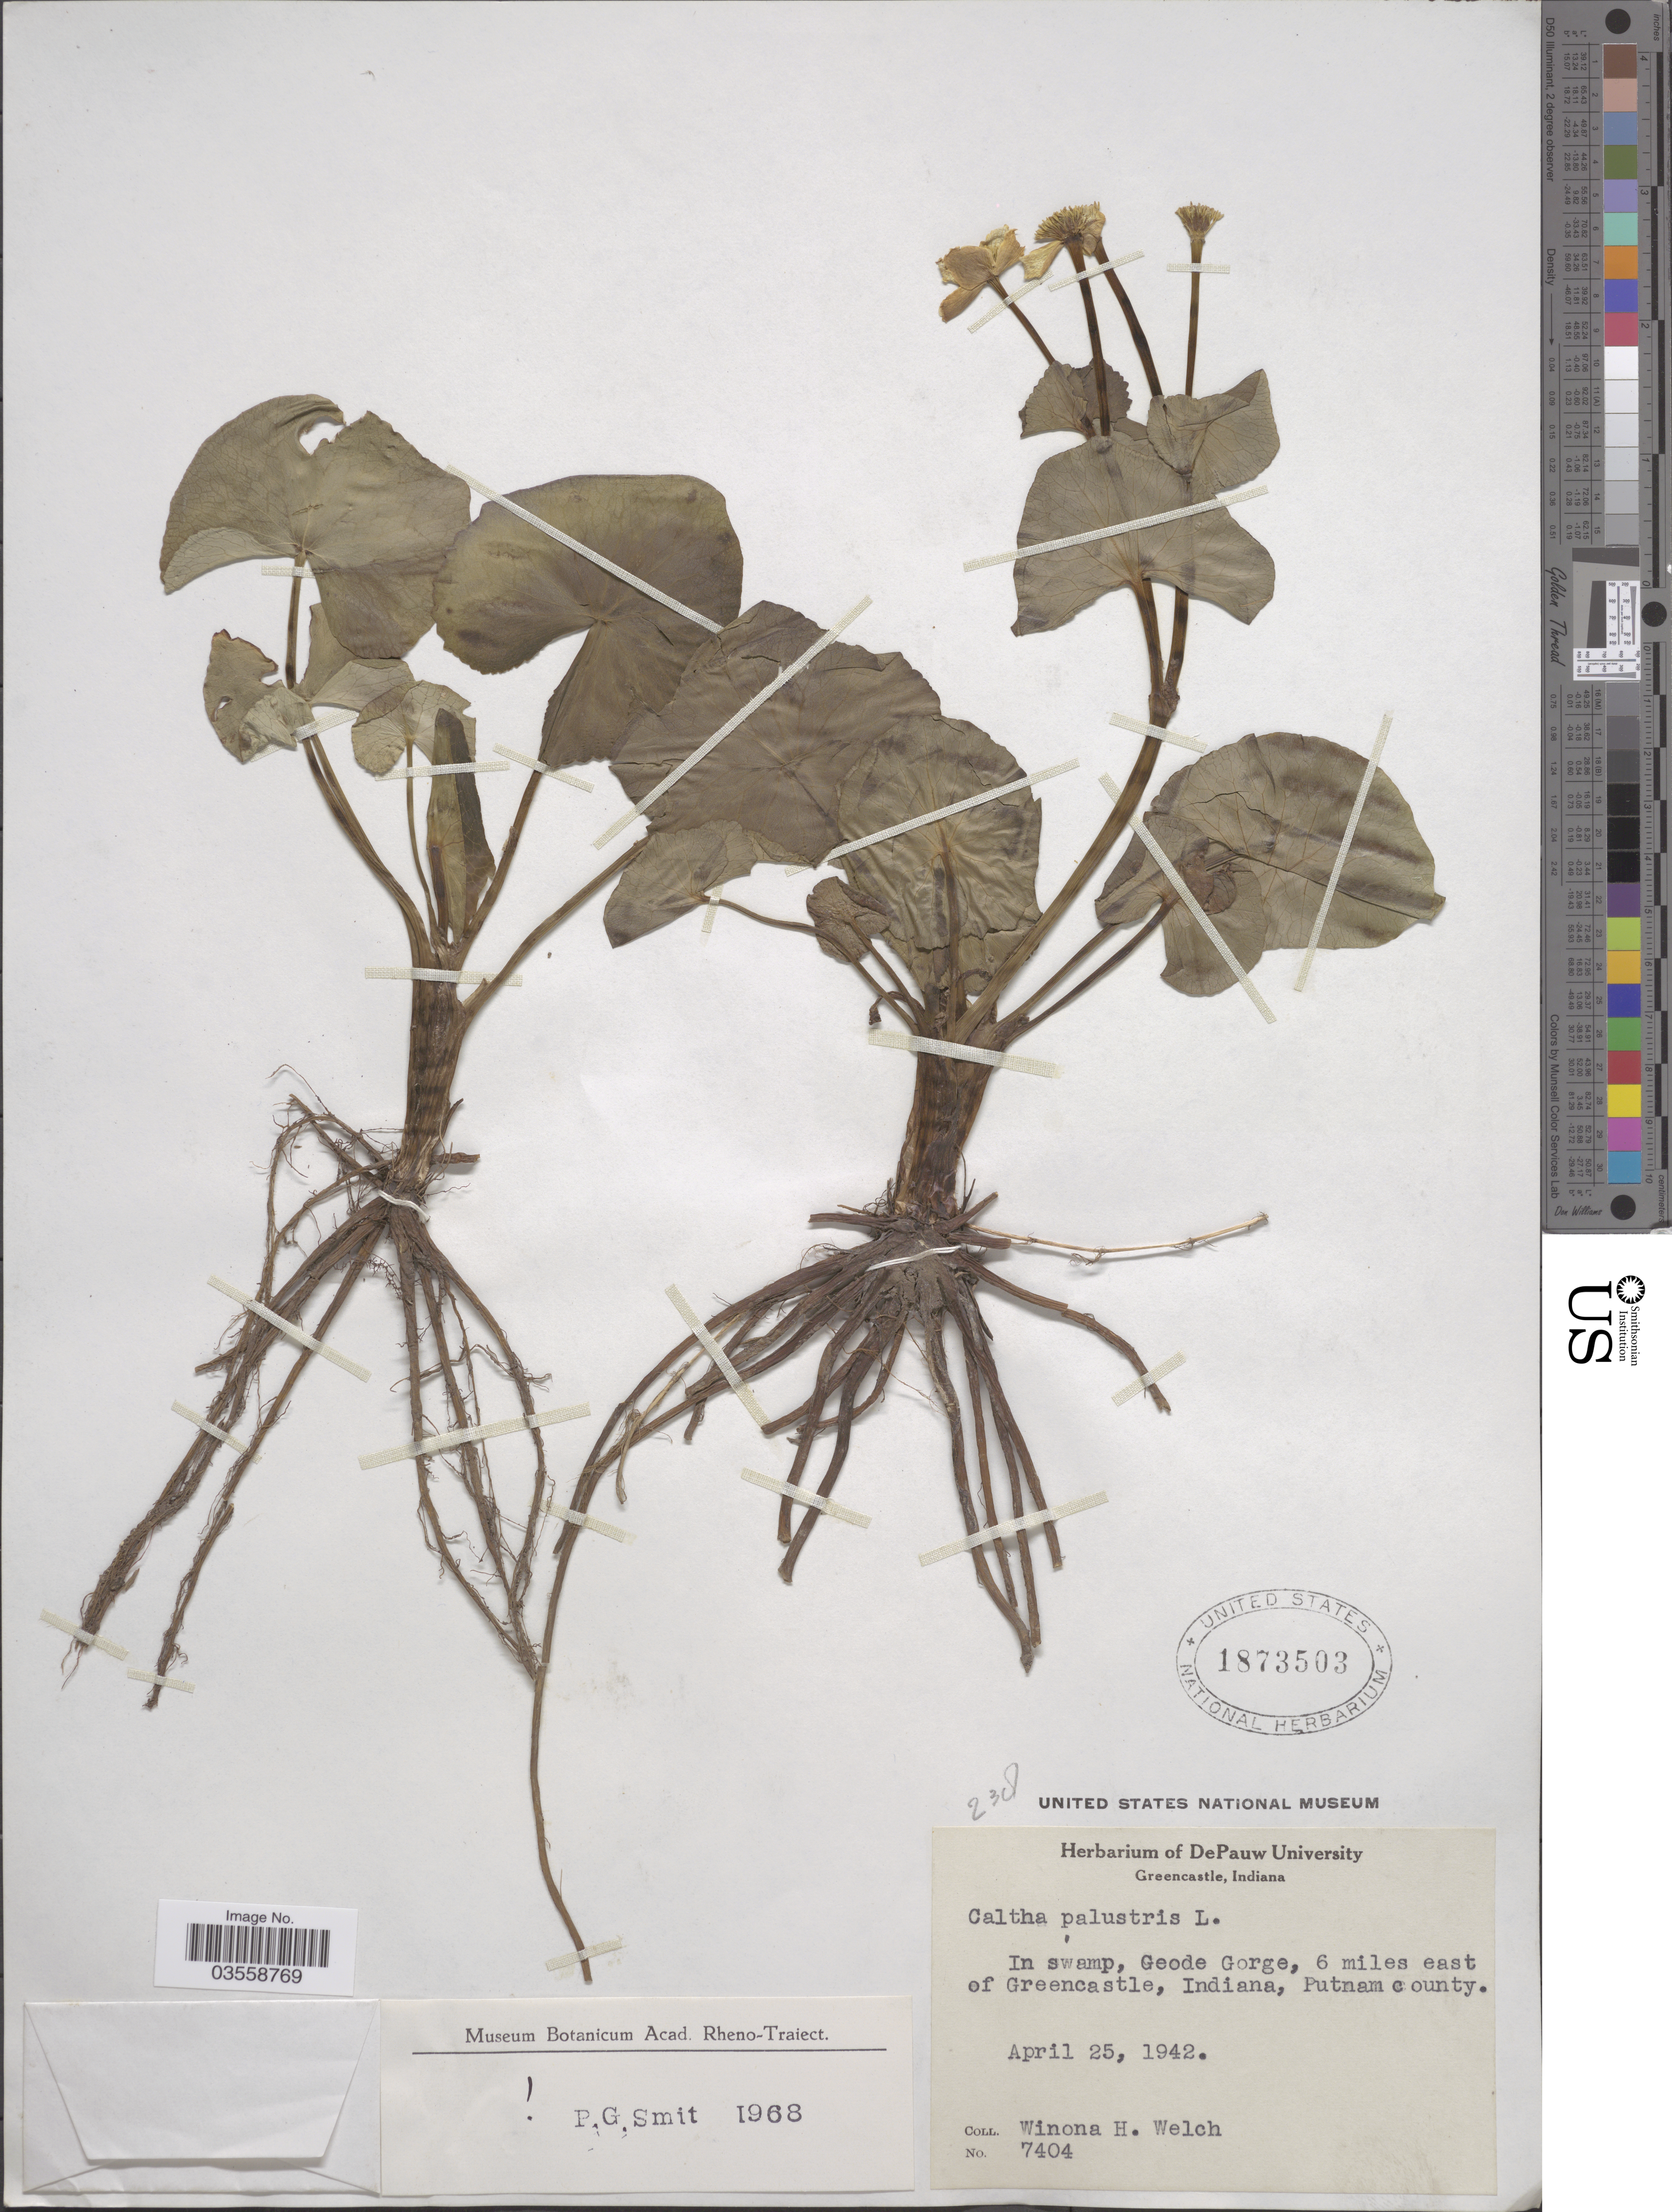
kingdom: Plantae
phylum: Tracheophyta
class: Magnoliopsida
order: Ranunculales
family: Ranunculaceae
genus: Caltha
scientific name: Caltha palustris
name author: L.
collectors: W. H. Welch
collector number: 7404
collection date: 1942-04-25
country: United States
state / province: Indiana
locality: In swamp, Geode Gorge, 6 miles east of Greencastle, Putnam county.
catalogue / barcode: US 1873503